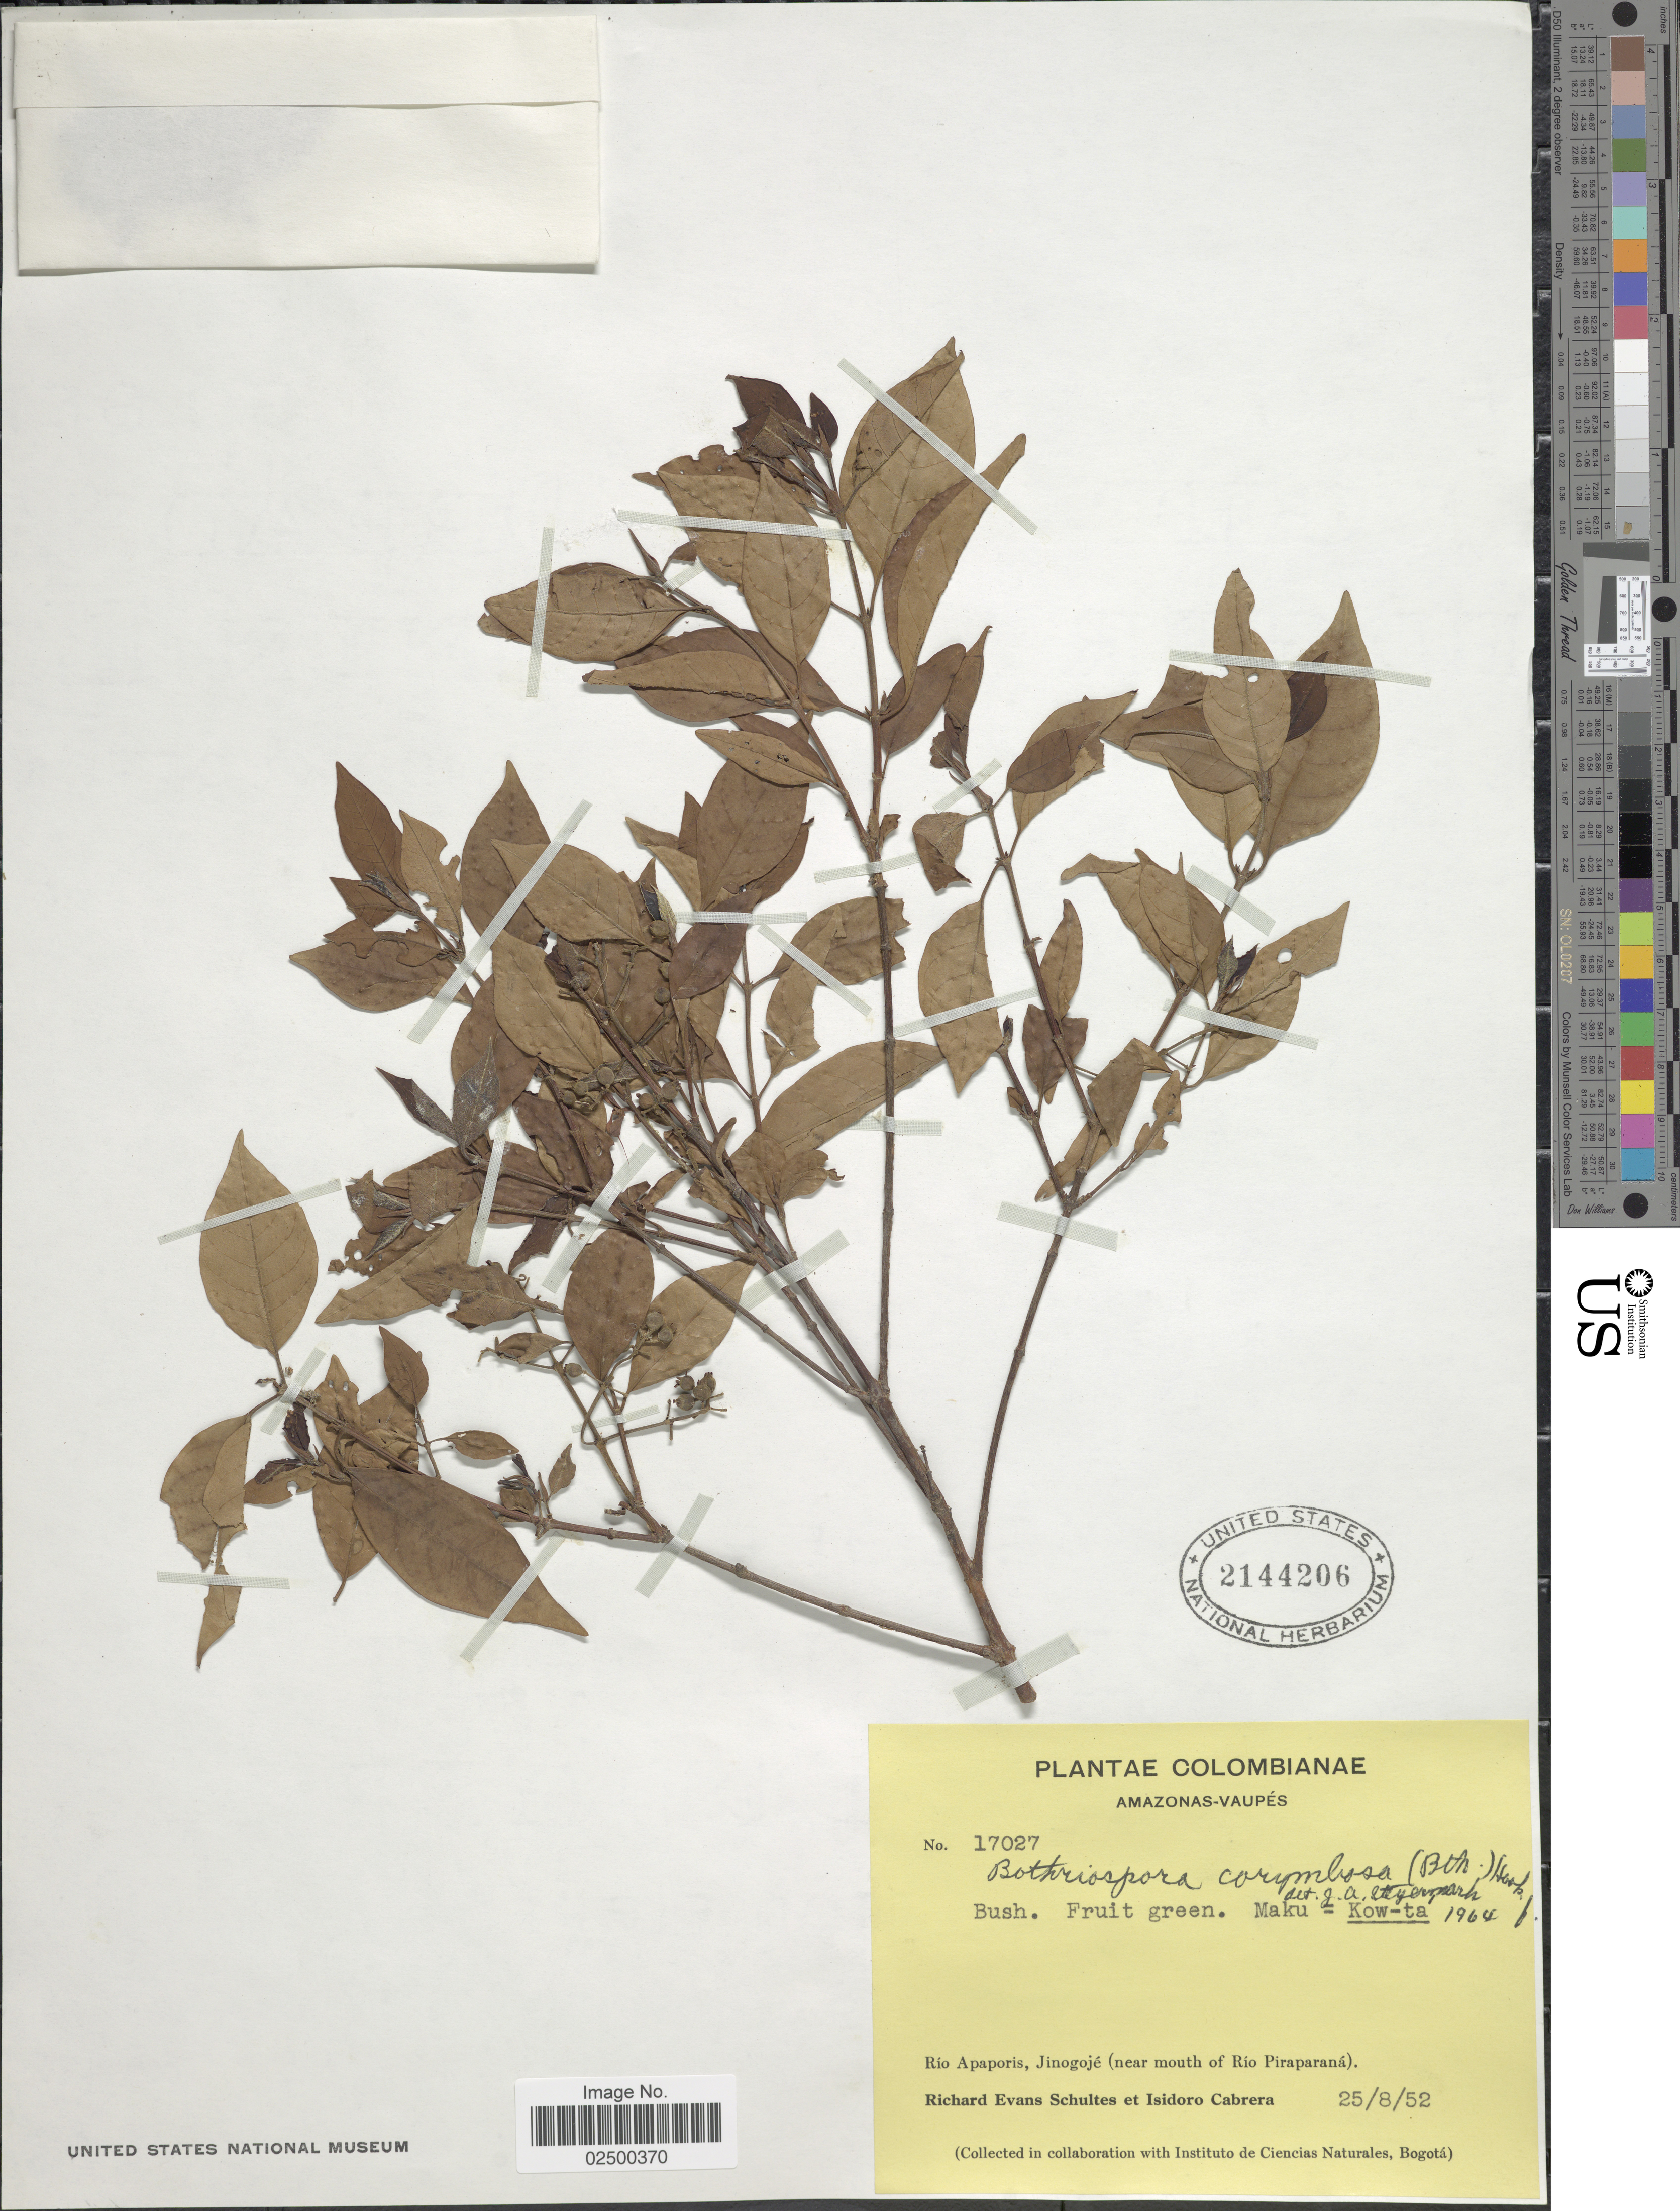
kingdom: Plantae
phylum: Tracheophyta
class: Magnoliopsida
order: Gentianales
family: Rubiaceae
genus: Bothriospora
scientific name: Bothriospora corymbosa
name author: (Benth.) Hook. f.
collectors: R. E. Schultes & I. Cabrera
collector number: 17027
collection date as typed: Transcribed d/m/y: 25/8/52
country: Colombia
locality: Amazonas-Vaupes, Rio Apaporis, Jinogoje (near mouth of Rio Piraparana)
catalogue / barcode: US 2144206